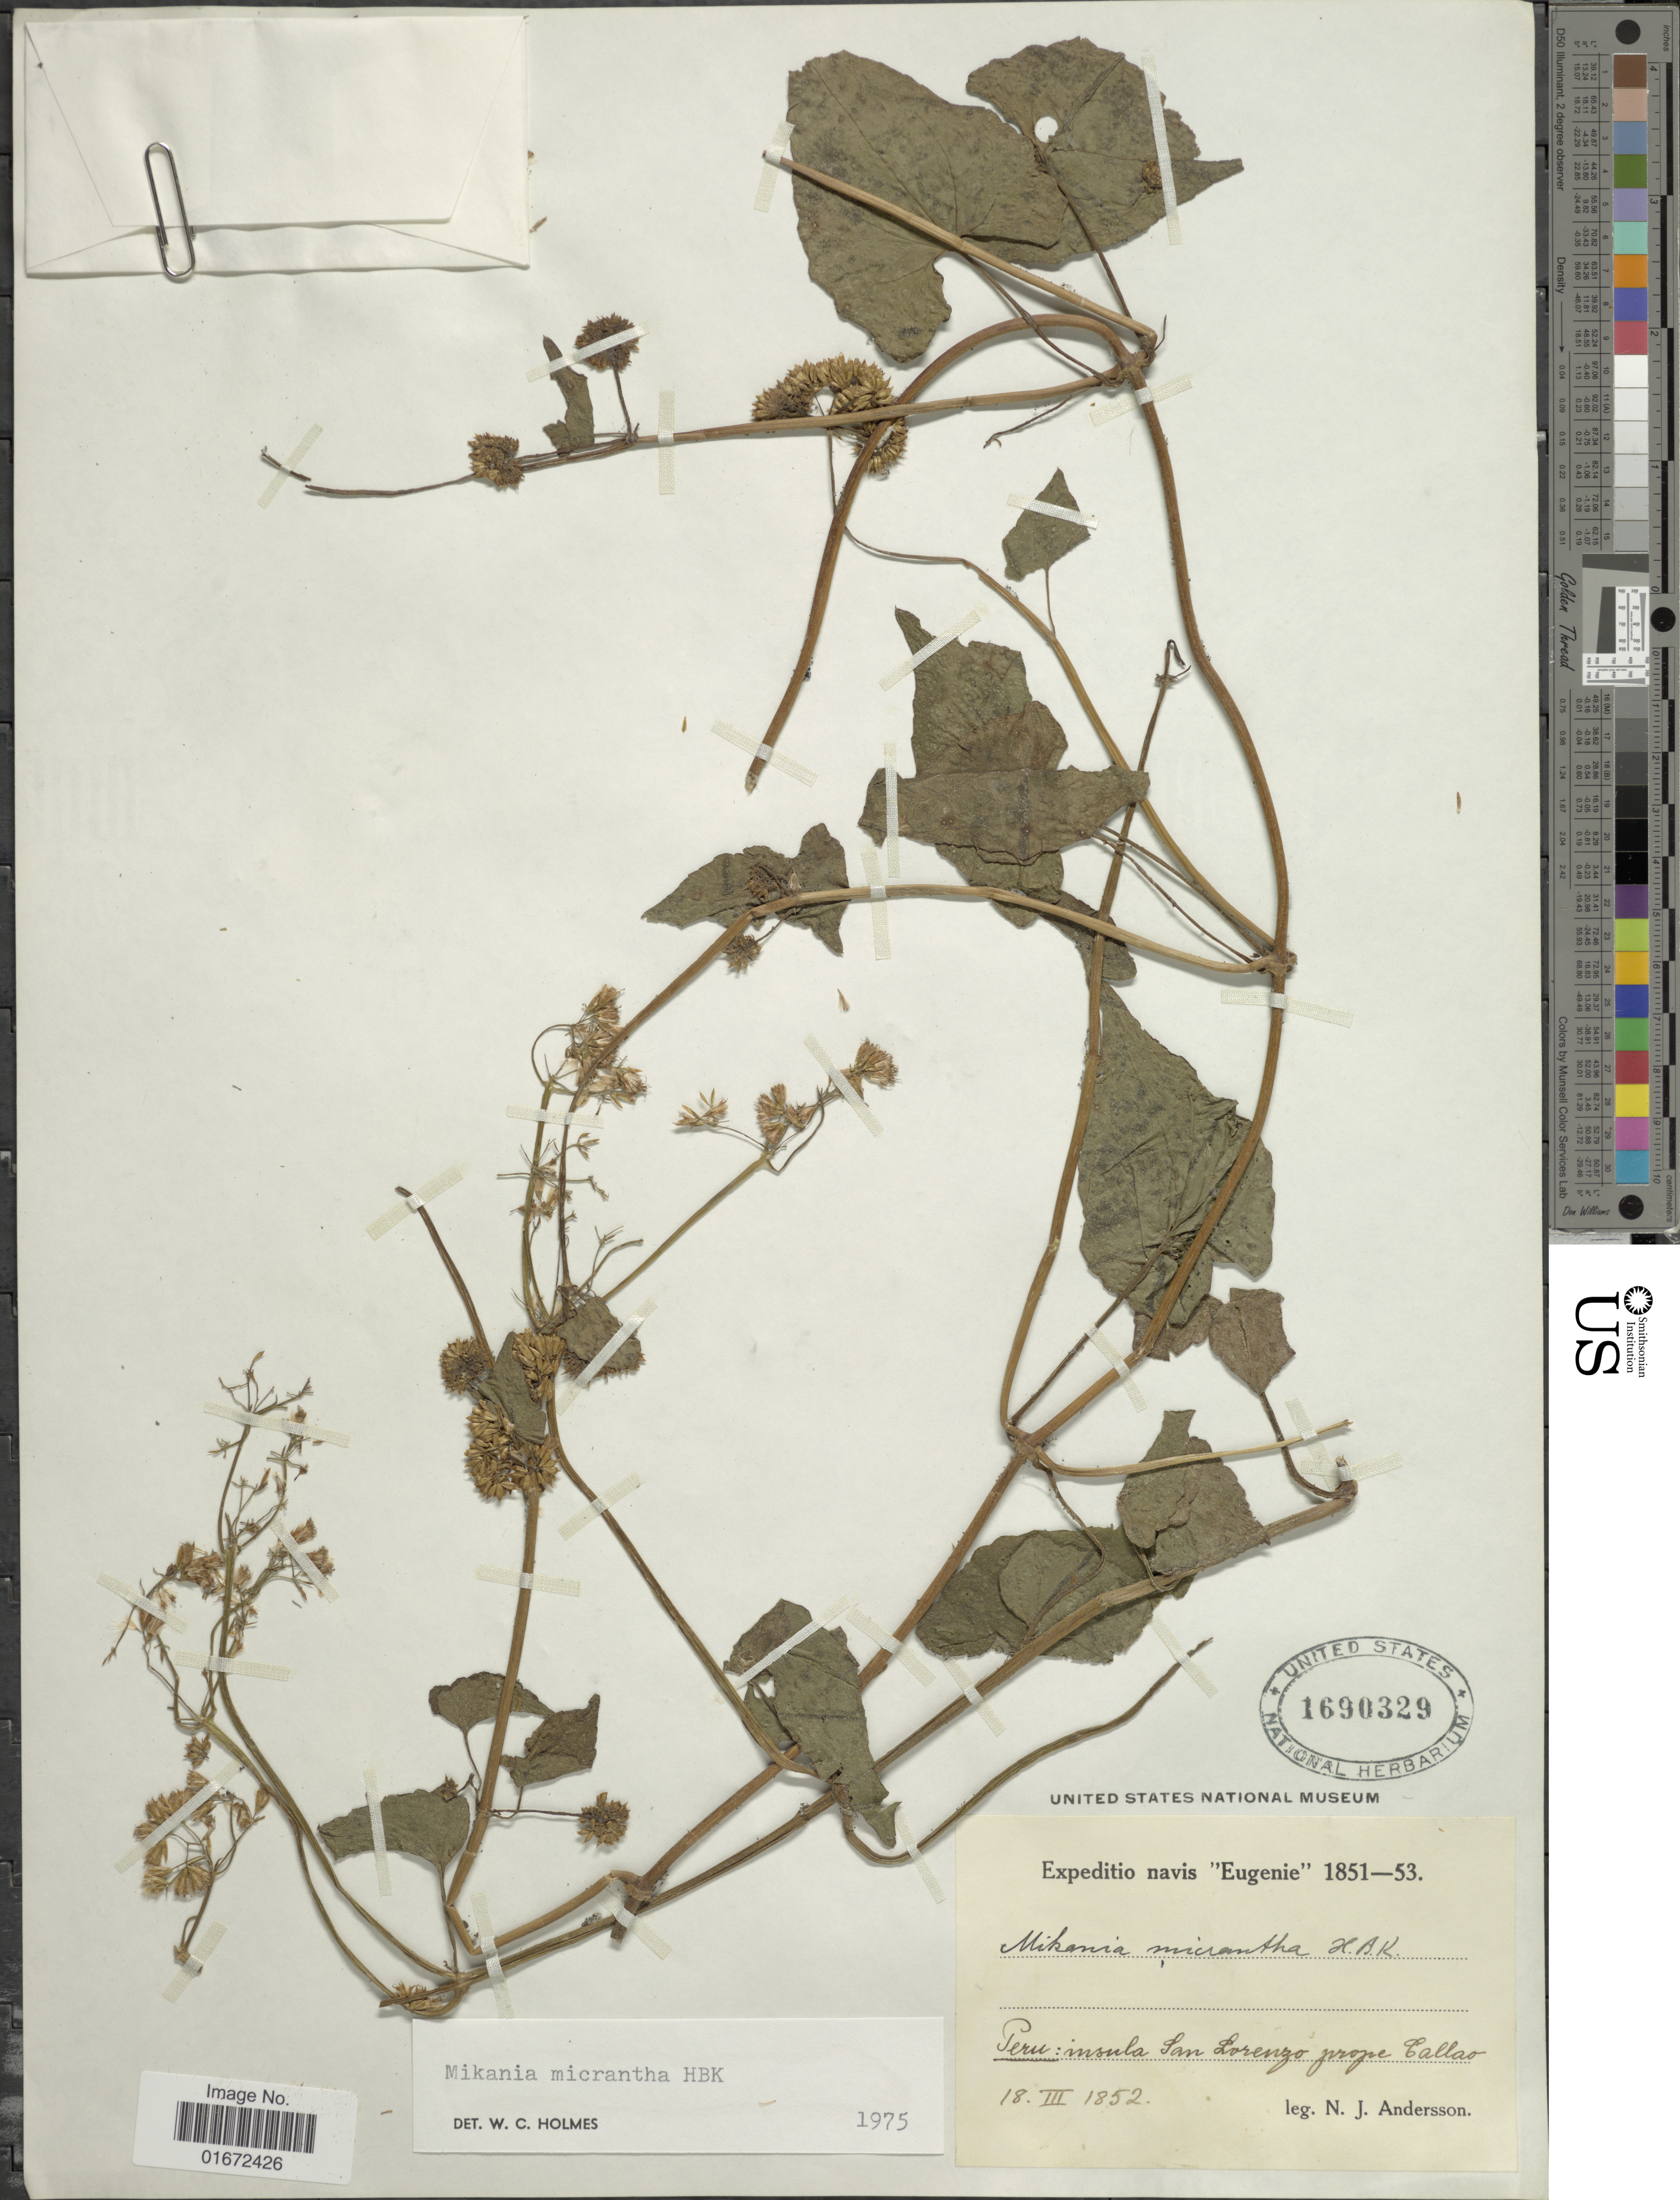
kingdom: Plantae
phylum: Tracheophyta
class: Magnoliopsida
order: Asterales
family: Asteraceae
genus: Mikania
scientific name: Mikania micrantha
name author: Kunth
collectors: N. J. Andersson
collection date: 1852-03-18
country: Peru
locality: Peru: insula San Lorenzo prope Callao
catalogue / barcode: US 1690329